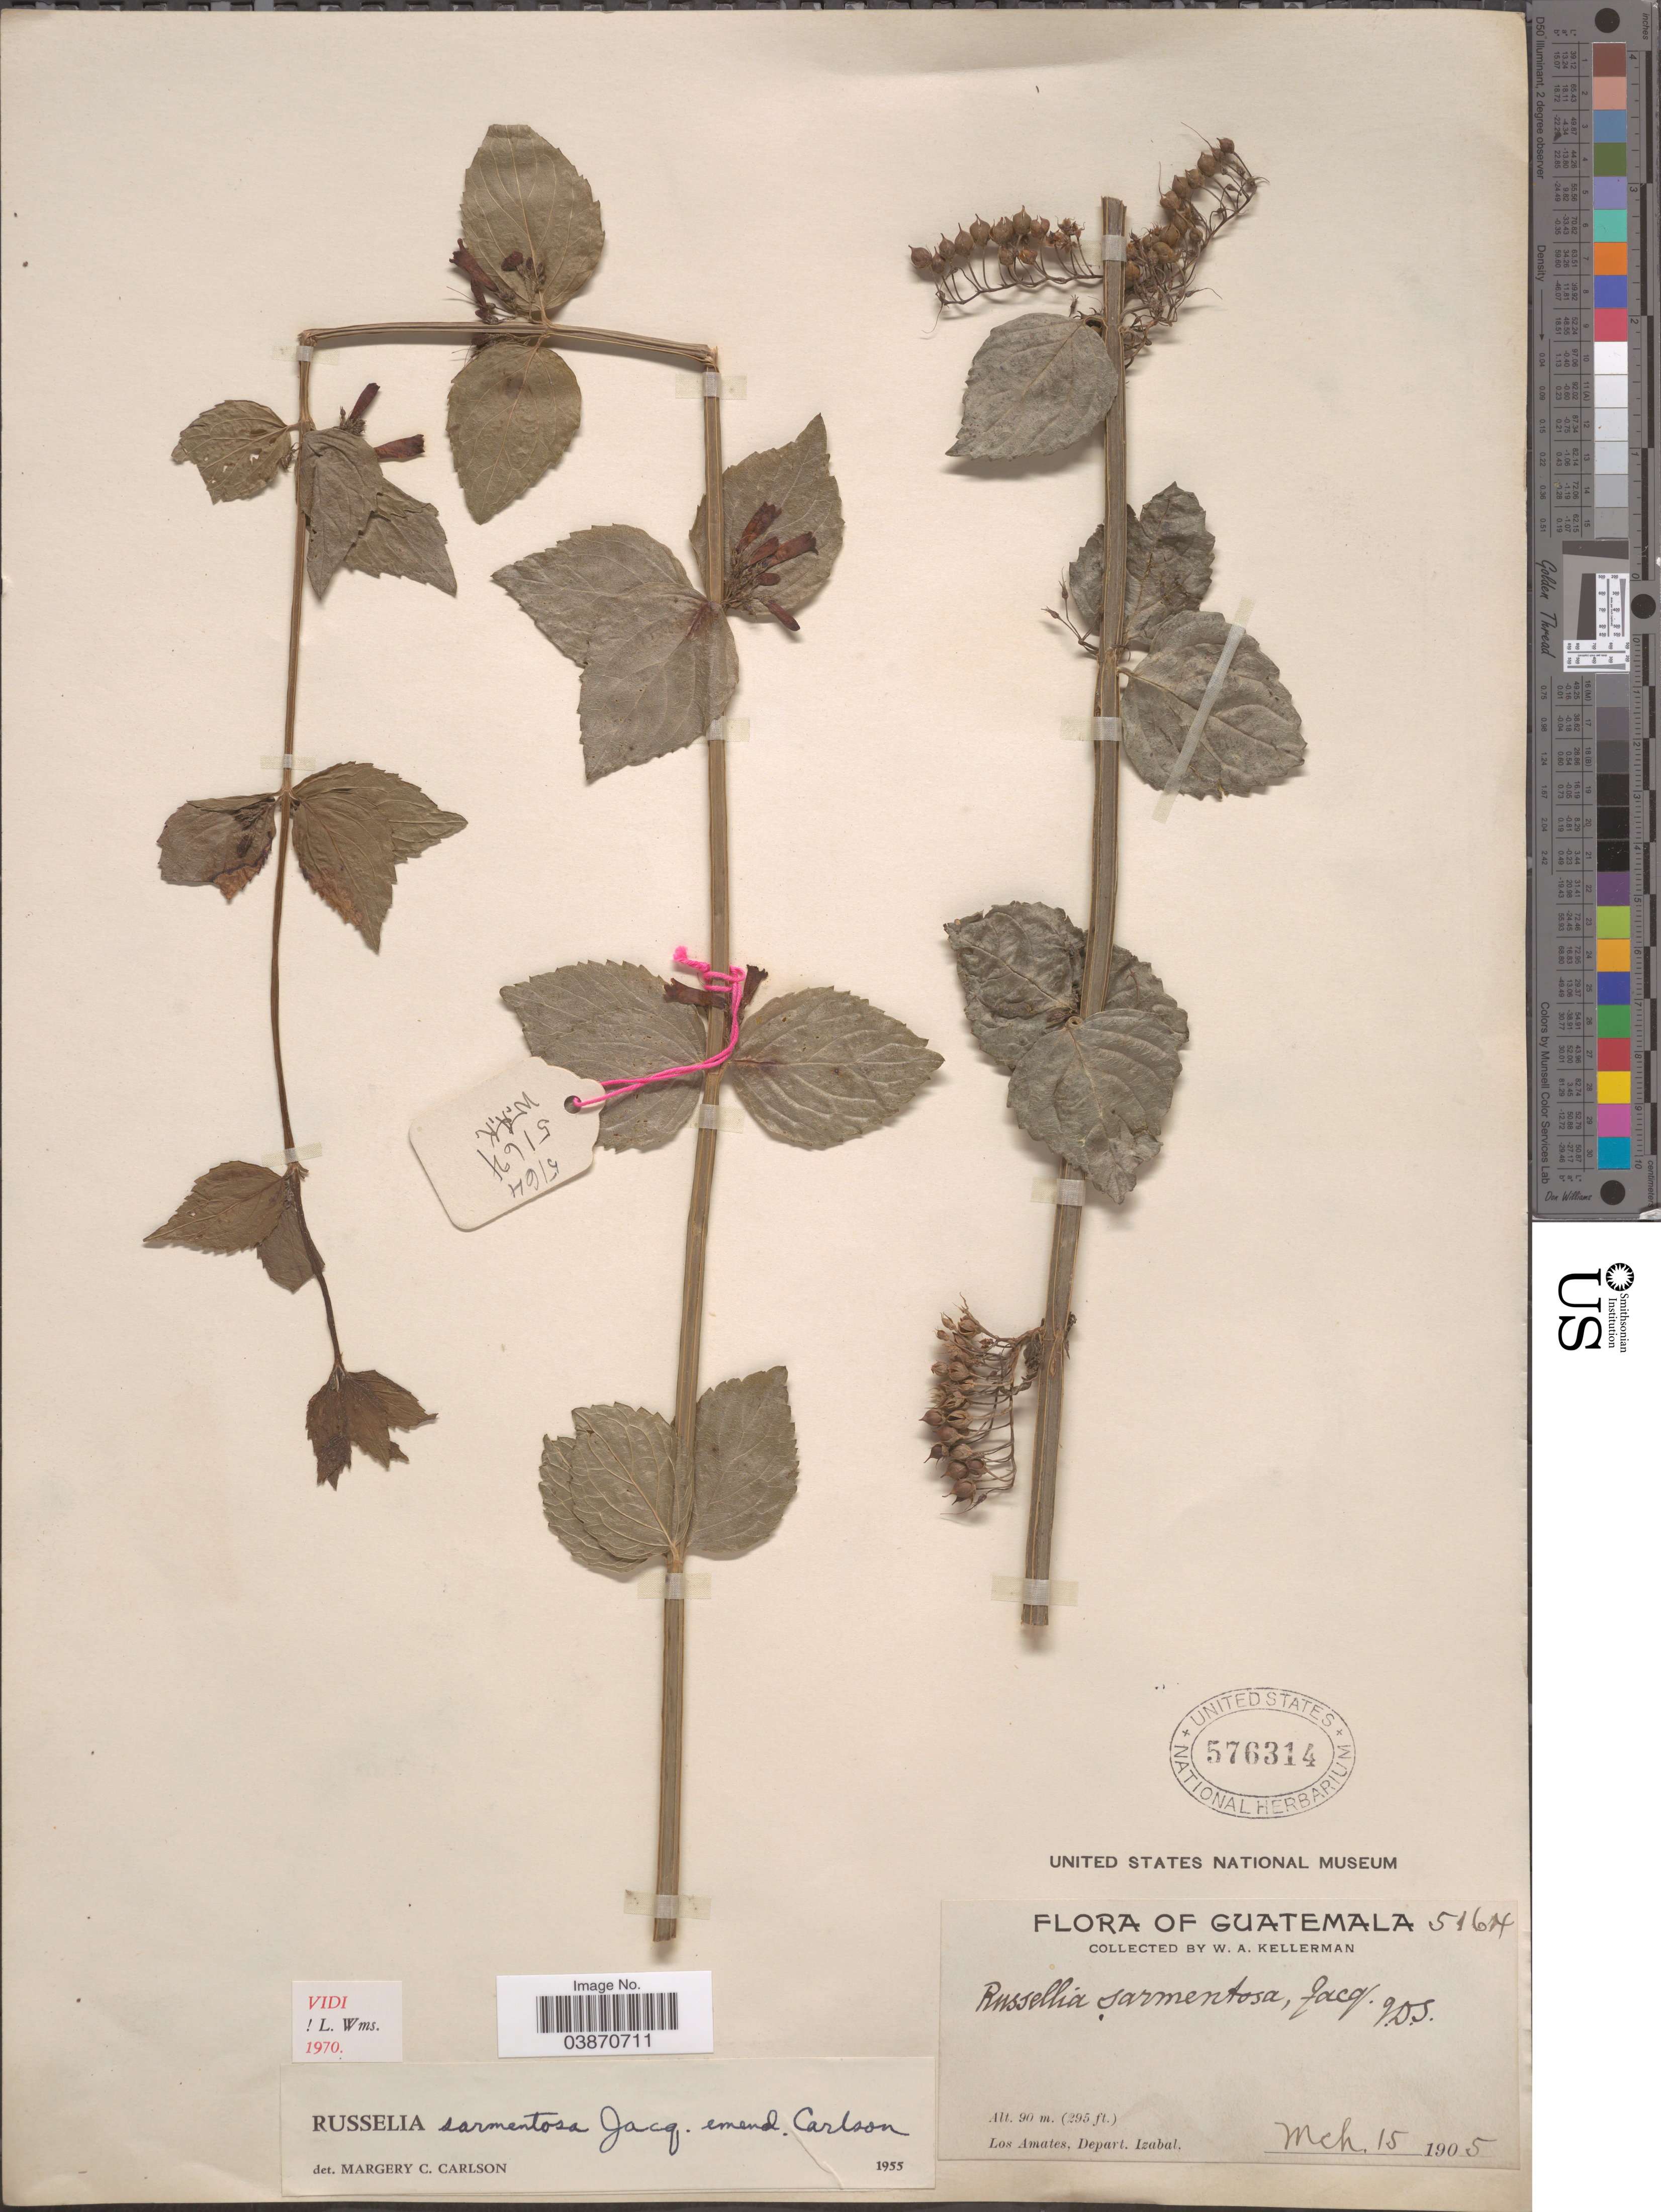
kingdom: Plantae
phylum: Tracheophyta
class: Magnoliopsida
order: Lamiales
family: Plantaginaceae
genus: Russelia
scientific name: Russelia sarmentosa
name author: Jacq.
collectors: W. Kellerman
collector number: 5164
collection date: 1905-03-15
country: Guatemala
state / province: Izabal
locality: Los Amates, Depart. Izabal.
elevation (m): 90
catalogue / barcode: US 576314